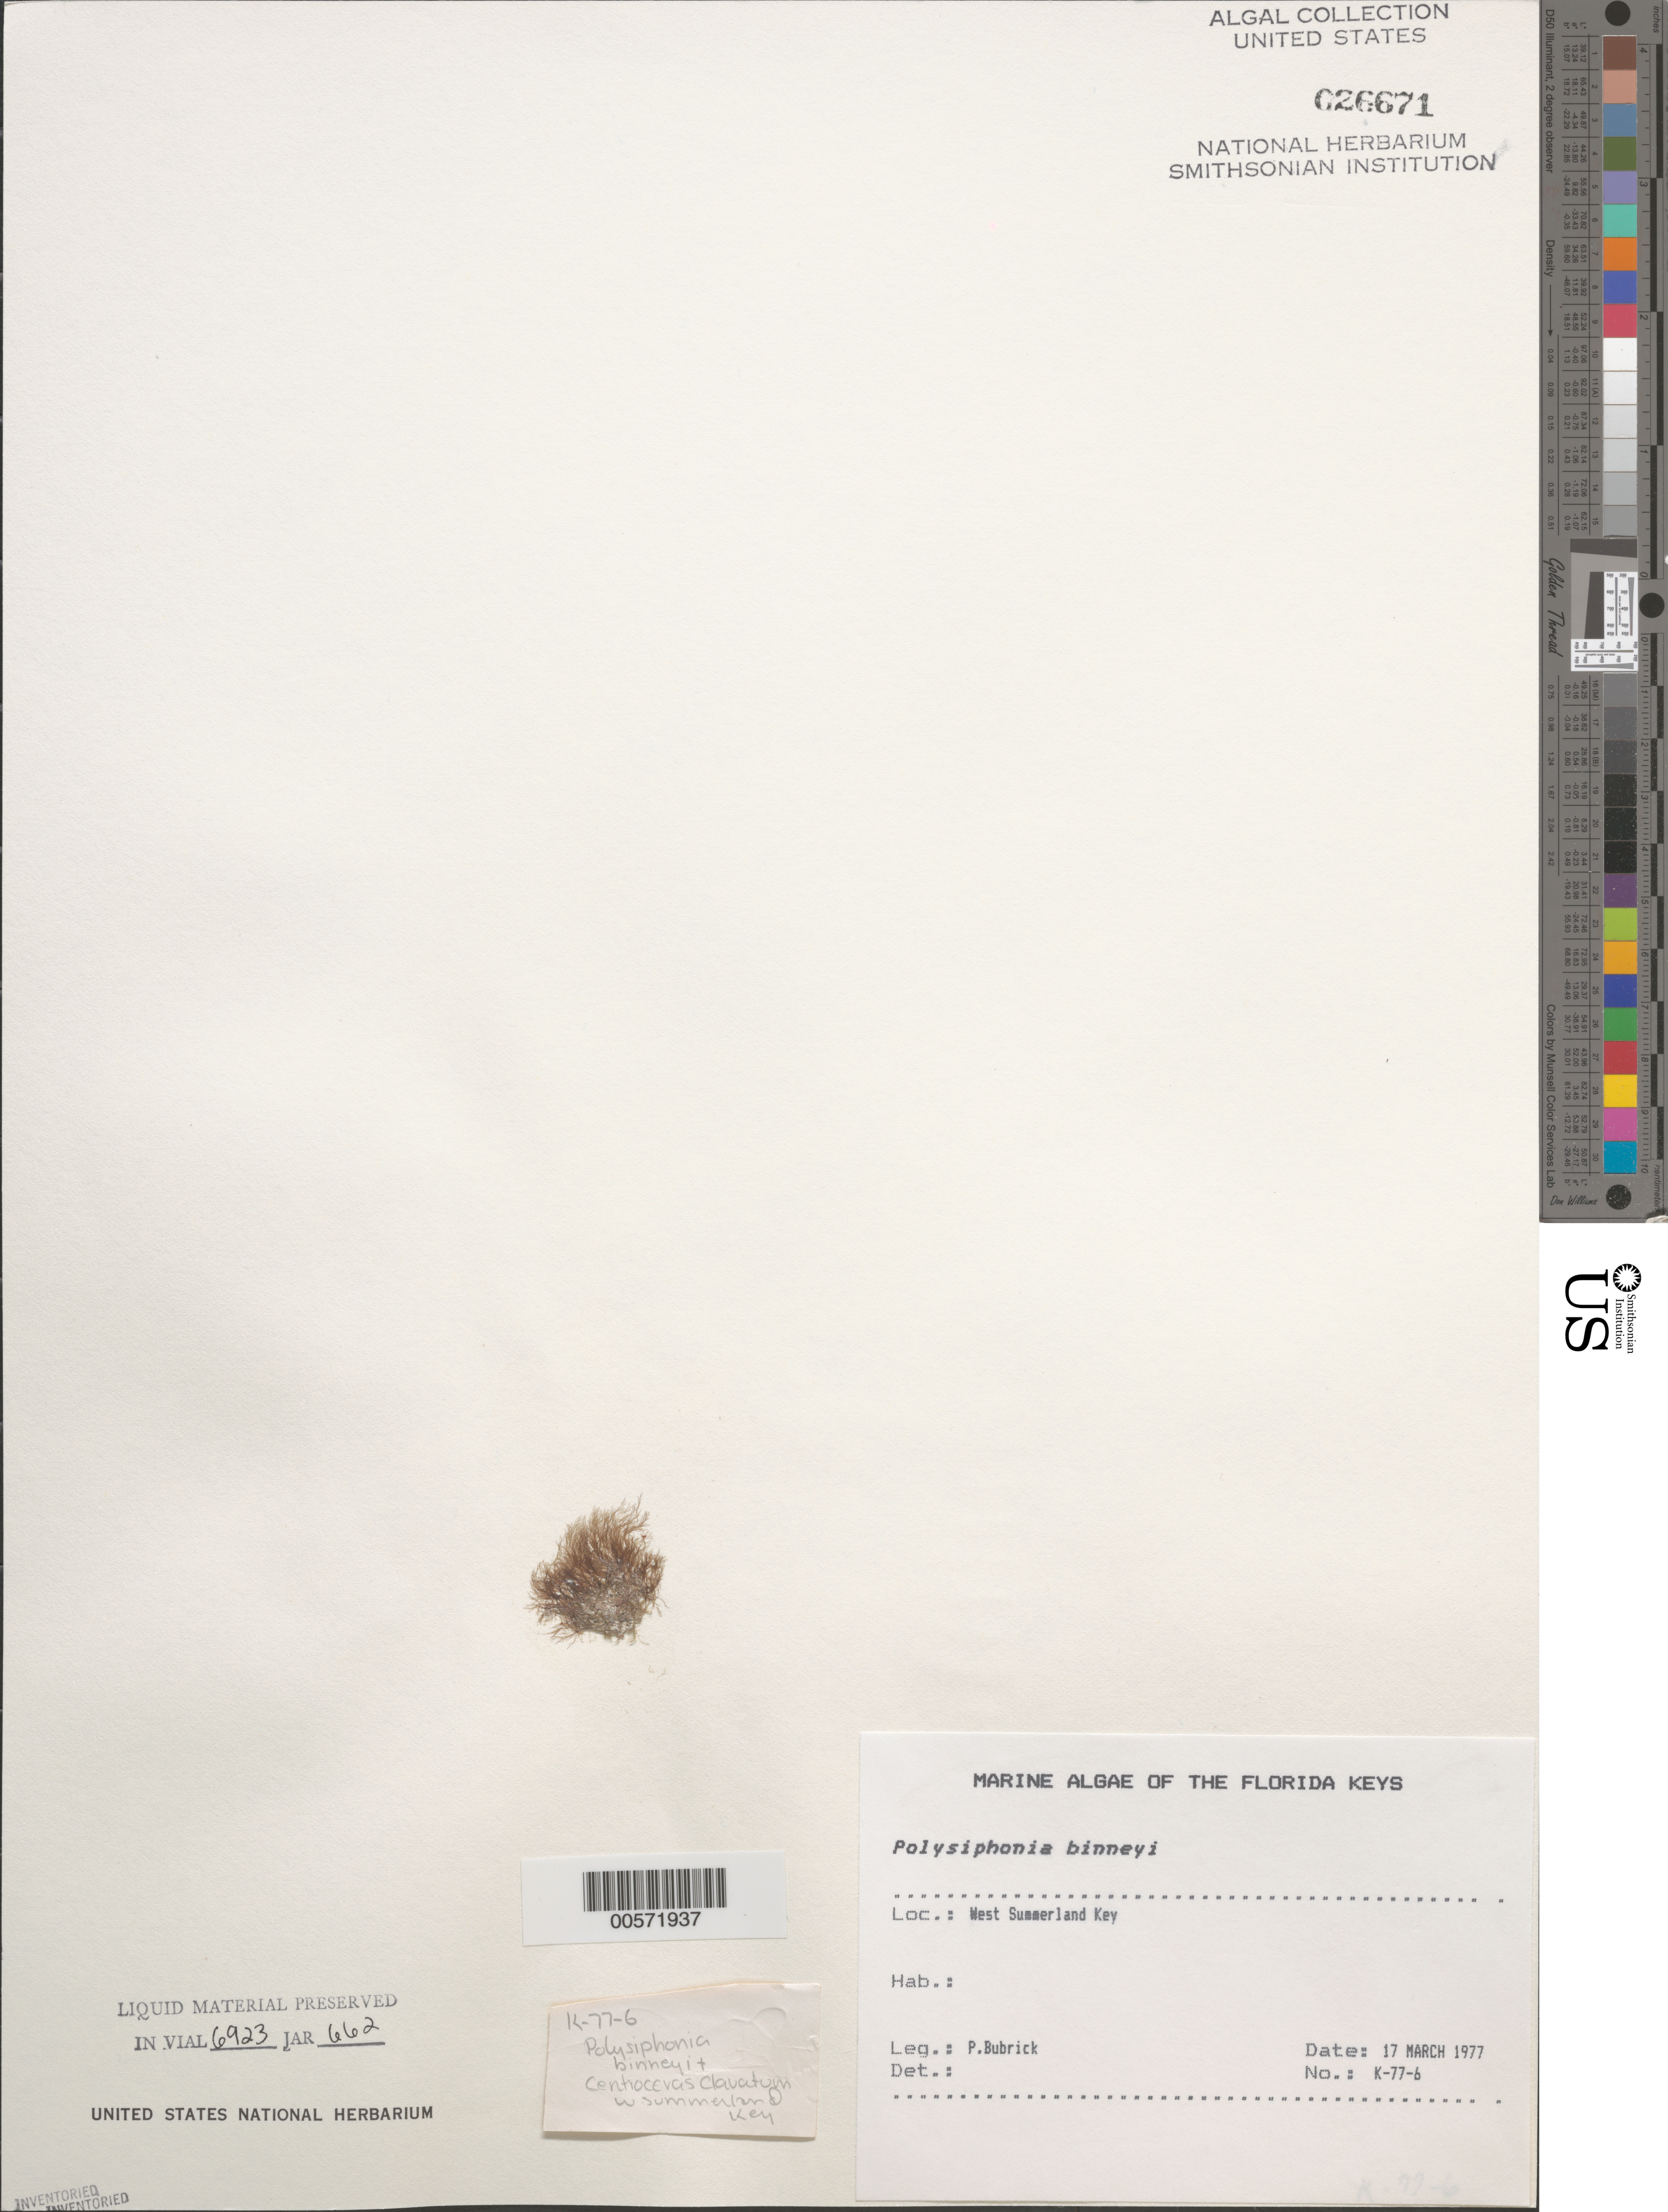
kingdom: Plantae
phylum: Rhodophyta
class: Florideophyceae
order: Ceramiales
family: Rhodomelaceae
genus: Polysiphonia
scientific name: Polysiphonia binneyi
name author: Harv.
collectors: P. Bubrick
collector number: K-77-6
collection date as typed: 17 Mar 1977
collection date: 1977-03-17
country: United States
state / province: Florida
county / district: Monroe County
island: West Summerland Key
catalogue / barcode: US 26671